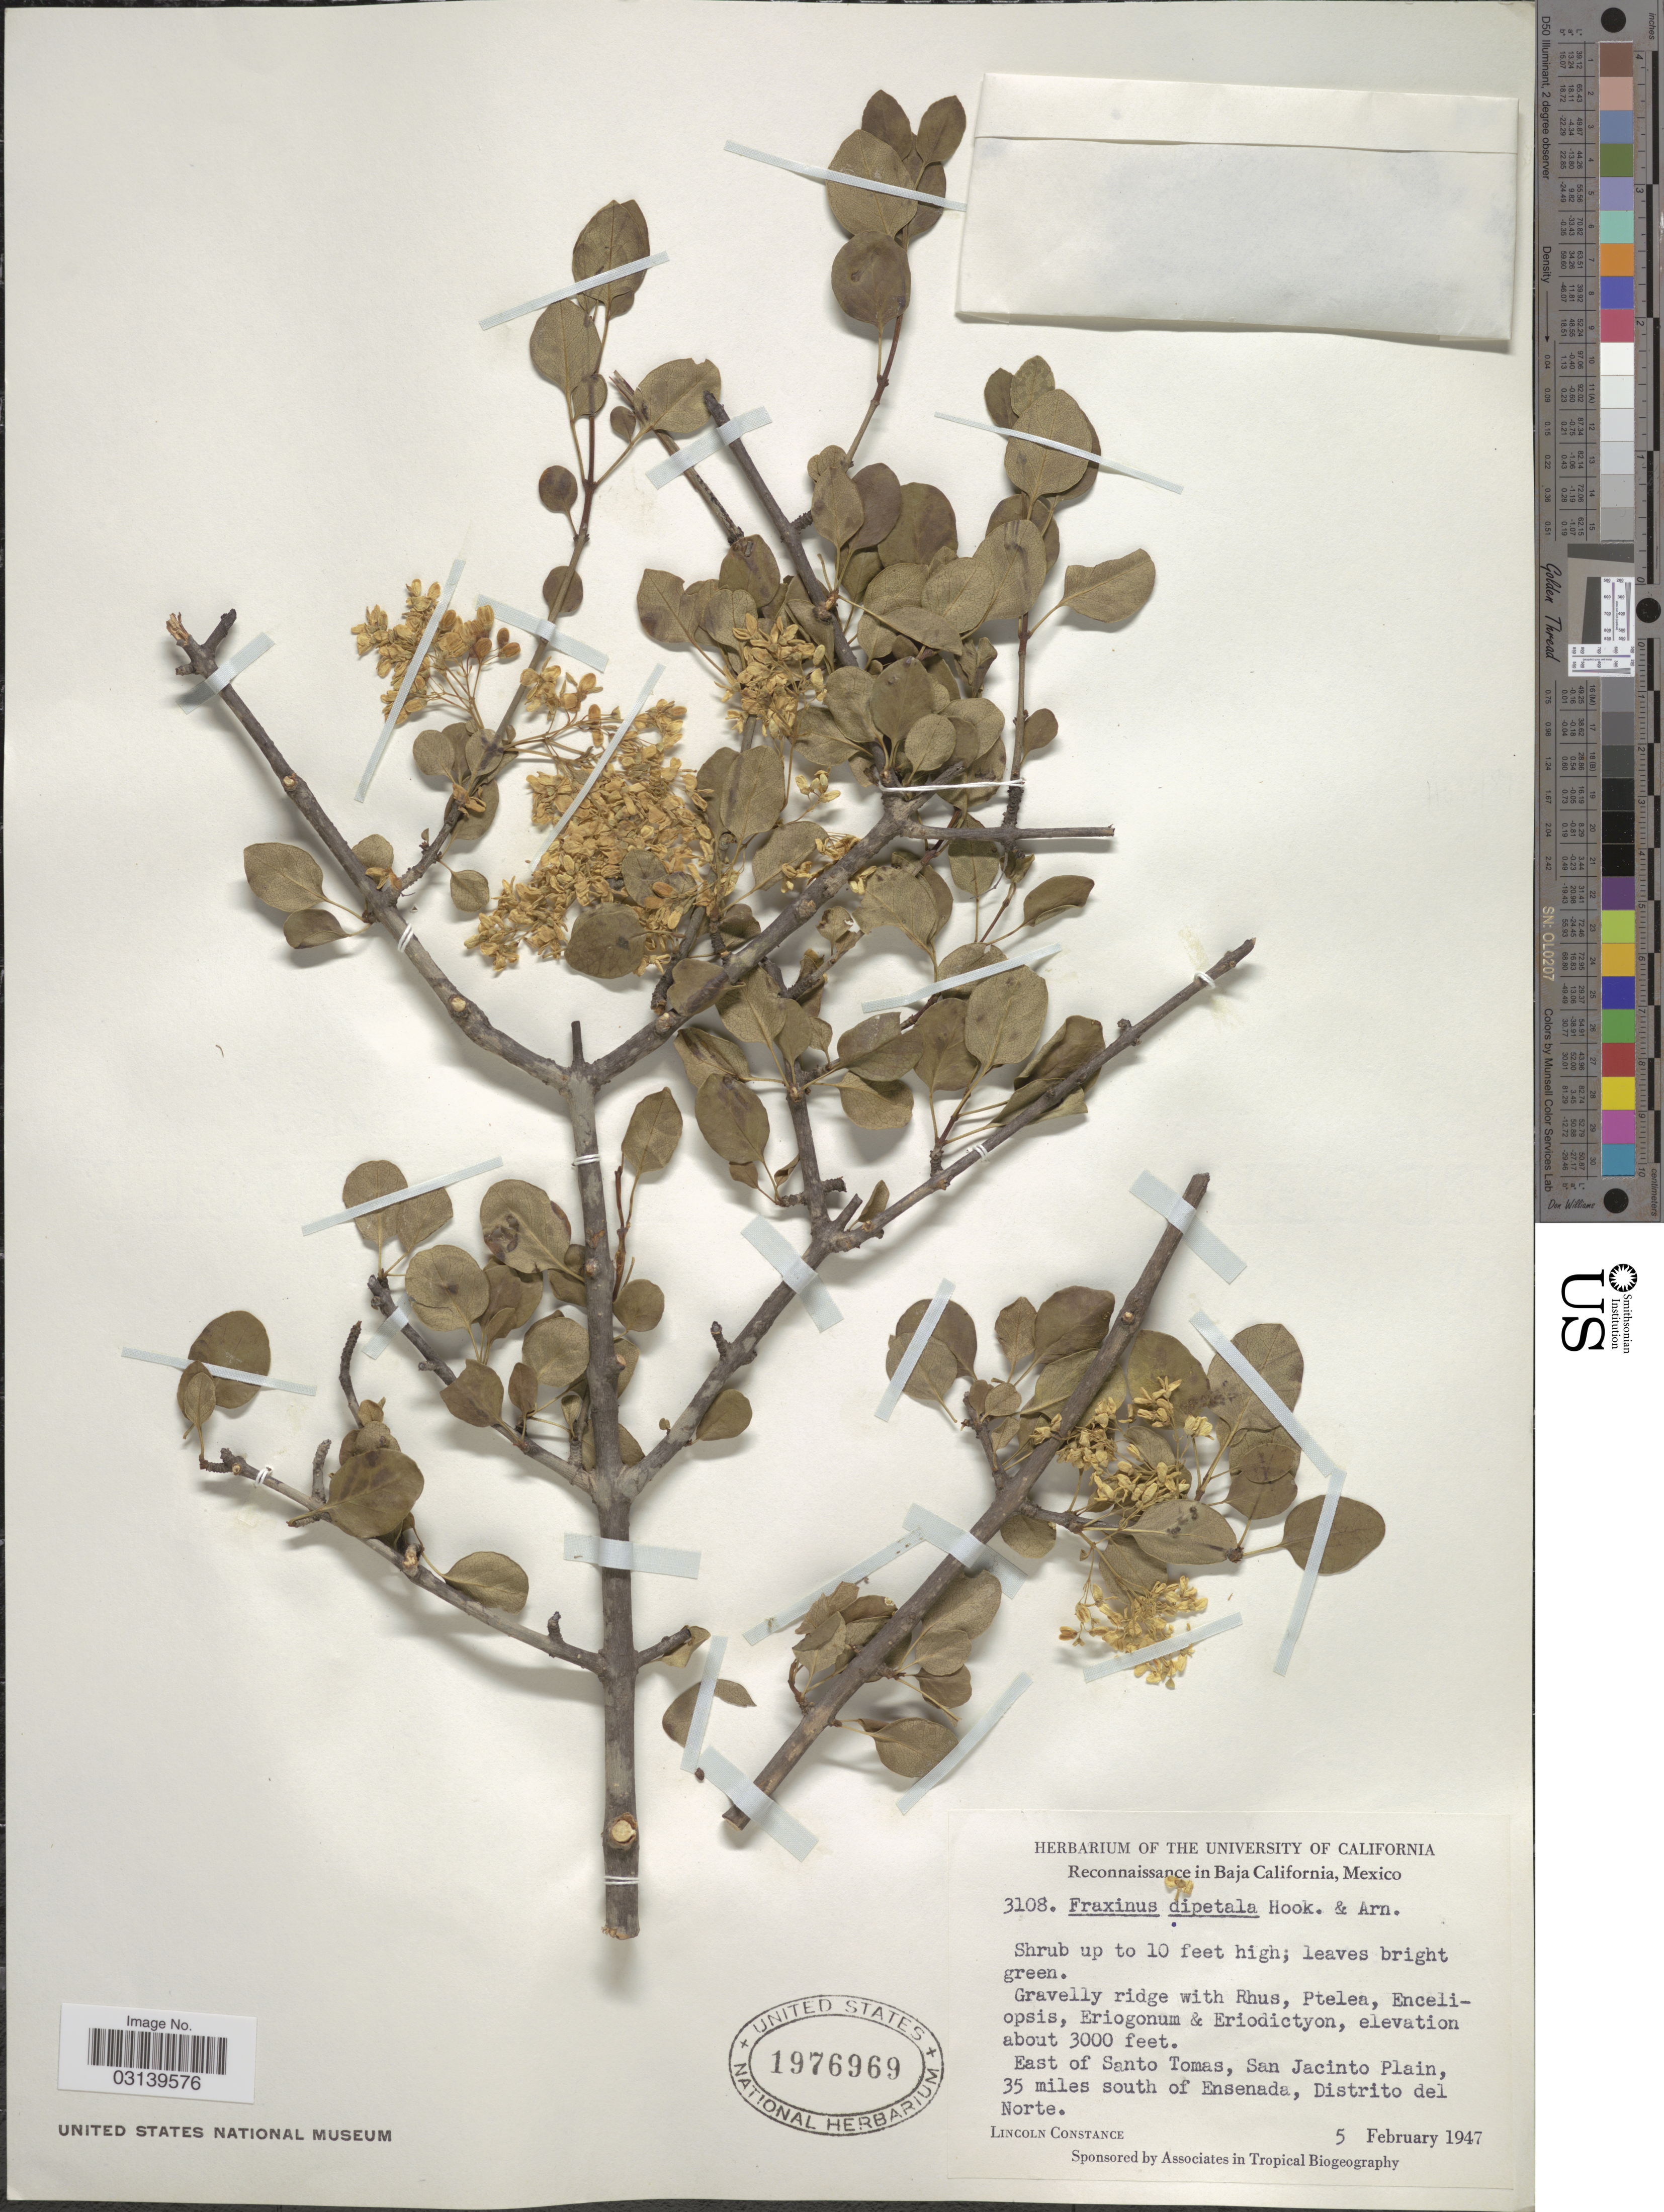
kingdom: Plantae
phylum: Tracheophyta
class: Magnoliopsida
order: Lamiales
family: Oleaceae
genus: Fraxinus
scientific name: Fraxinus dipetala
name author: Hook. & Arn.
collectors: L. Constance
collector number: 3108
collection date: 1947-02-05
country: Mexico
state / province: Baja California Norte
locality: East of Santo Tomas, San Jacinto Plain, 35 miles south of Ensenada, Distrito del Norte.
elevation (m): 914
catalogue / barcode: US 1976969